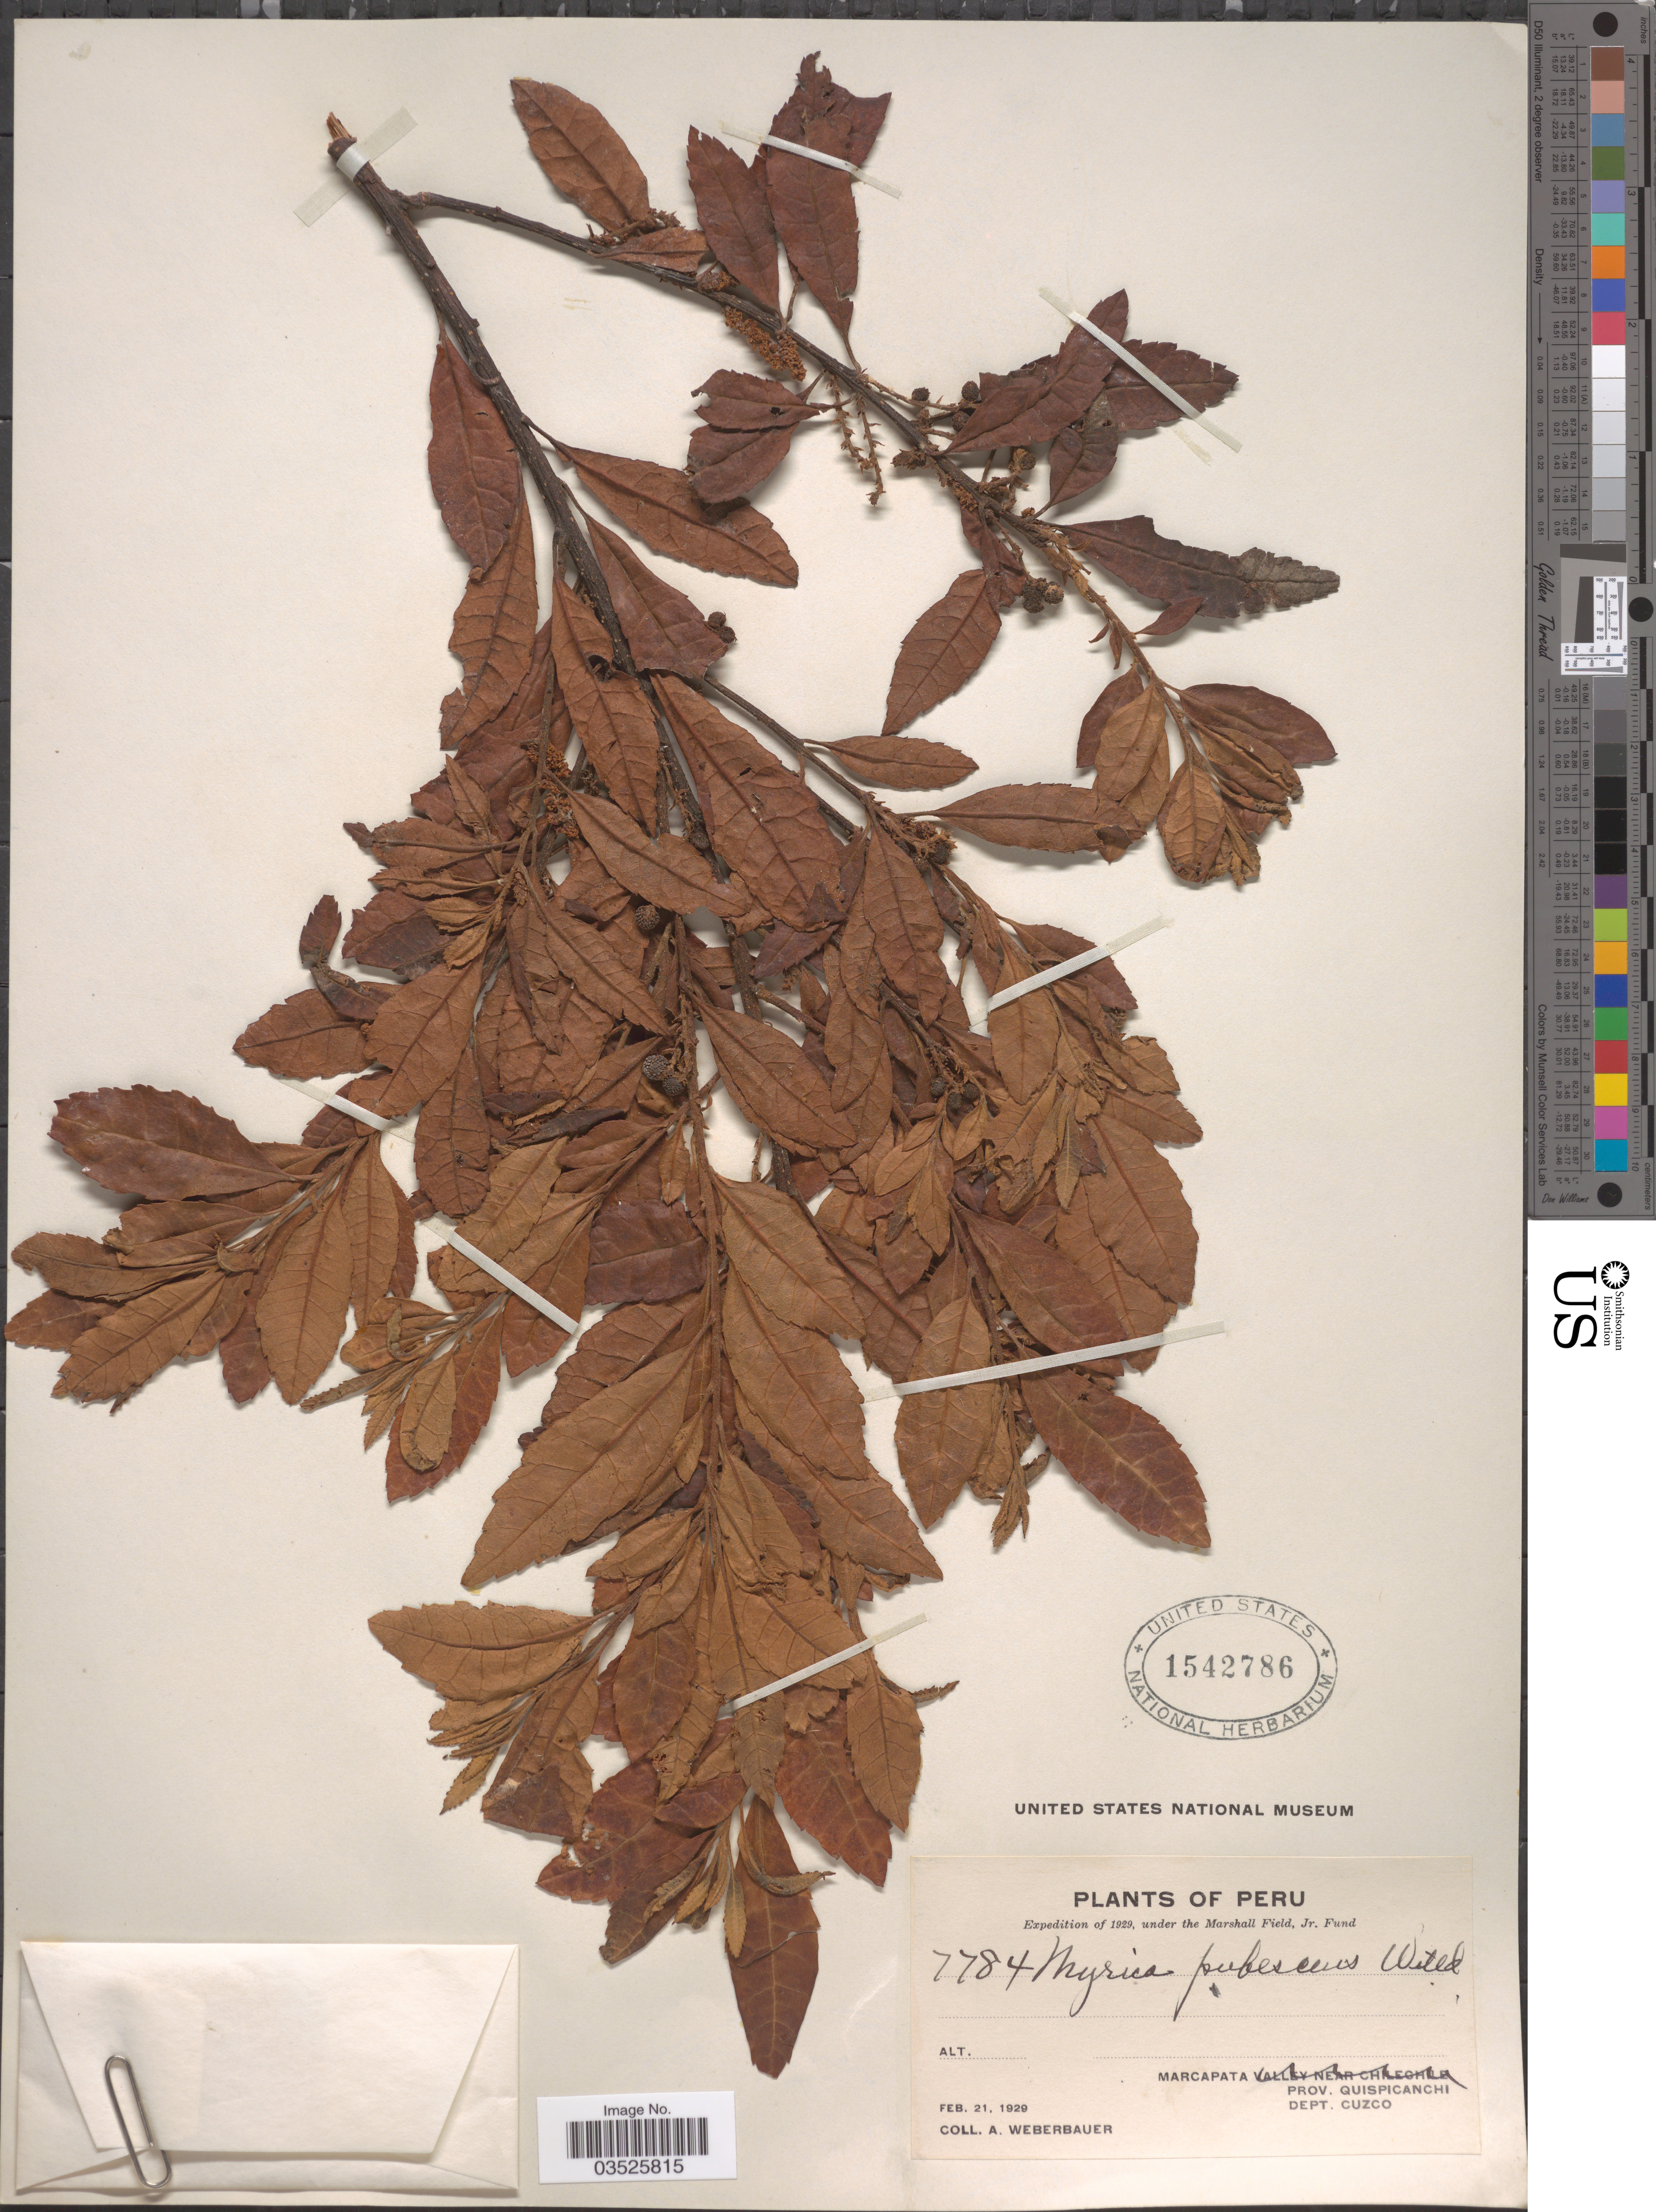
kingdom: Plantae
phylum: Tracheophyta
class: Magnoliopsida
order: Fagales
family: Myricaceae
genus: Morella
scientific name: Morella pubescens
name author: (Humb. & Bonpl. ex Willd.) Wilbur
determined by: Strong, M. T., (US), Smithsonian Institution - National Museum of Natural History (UNITED STATES)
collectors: A. Weberbauer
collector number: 7784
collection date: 1929-02-21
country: Peru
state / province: Cusco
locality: Marcapata, Prov. Quispicanchi, Dept. Cuzco.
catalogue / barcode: US 1542786